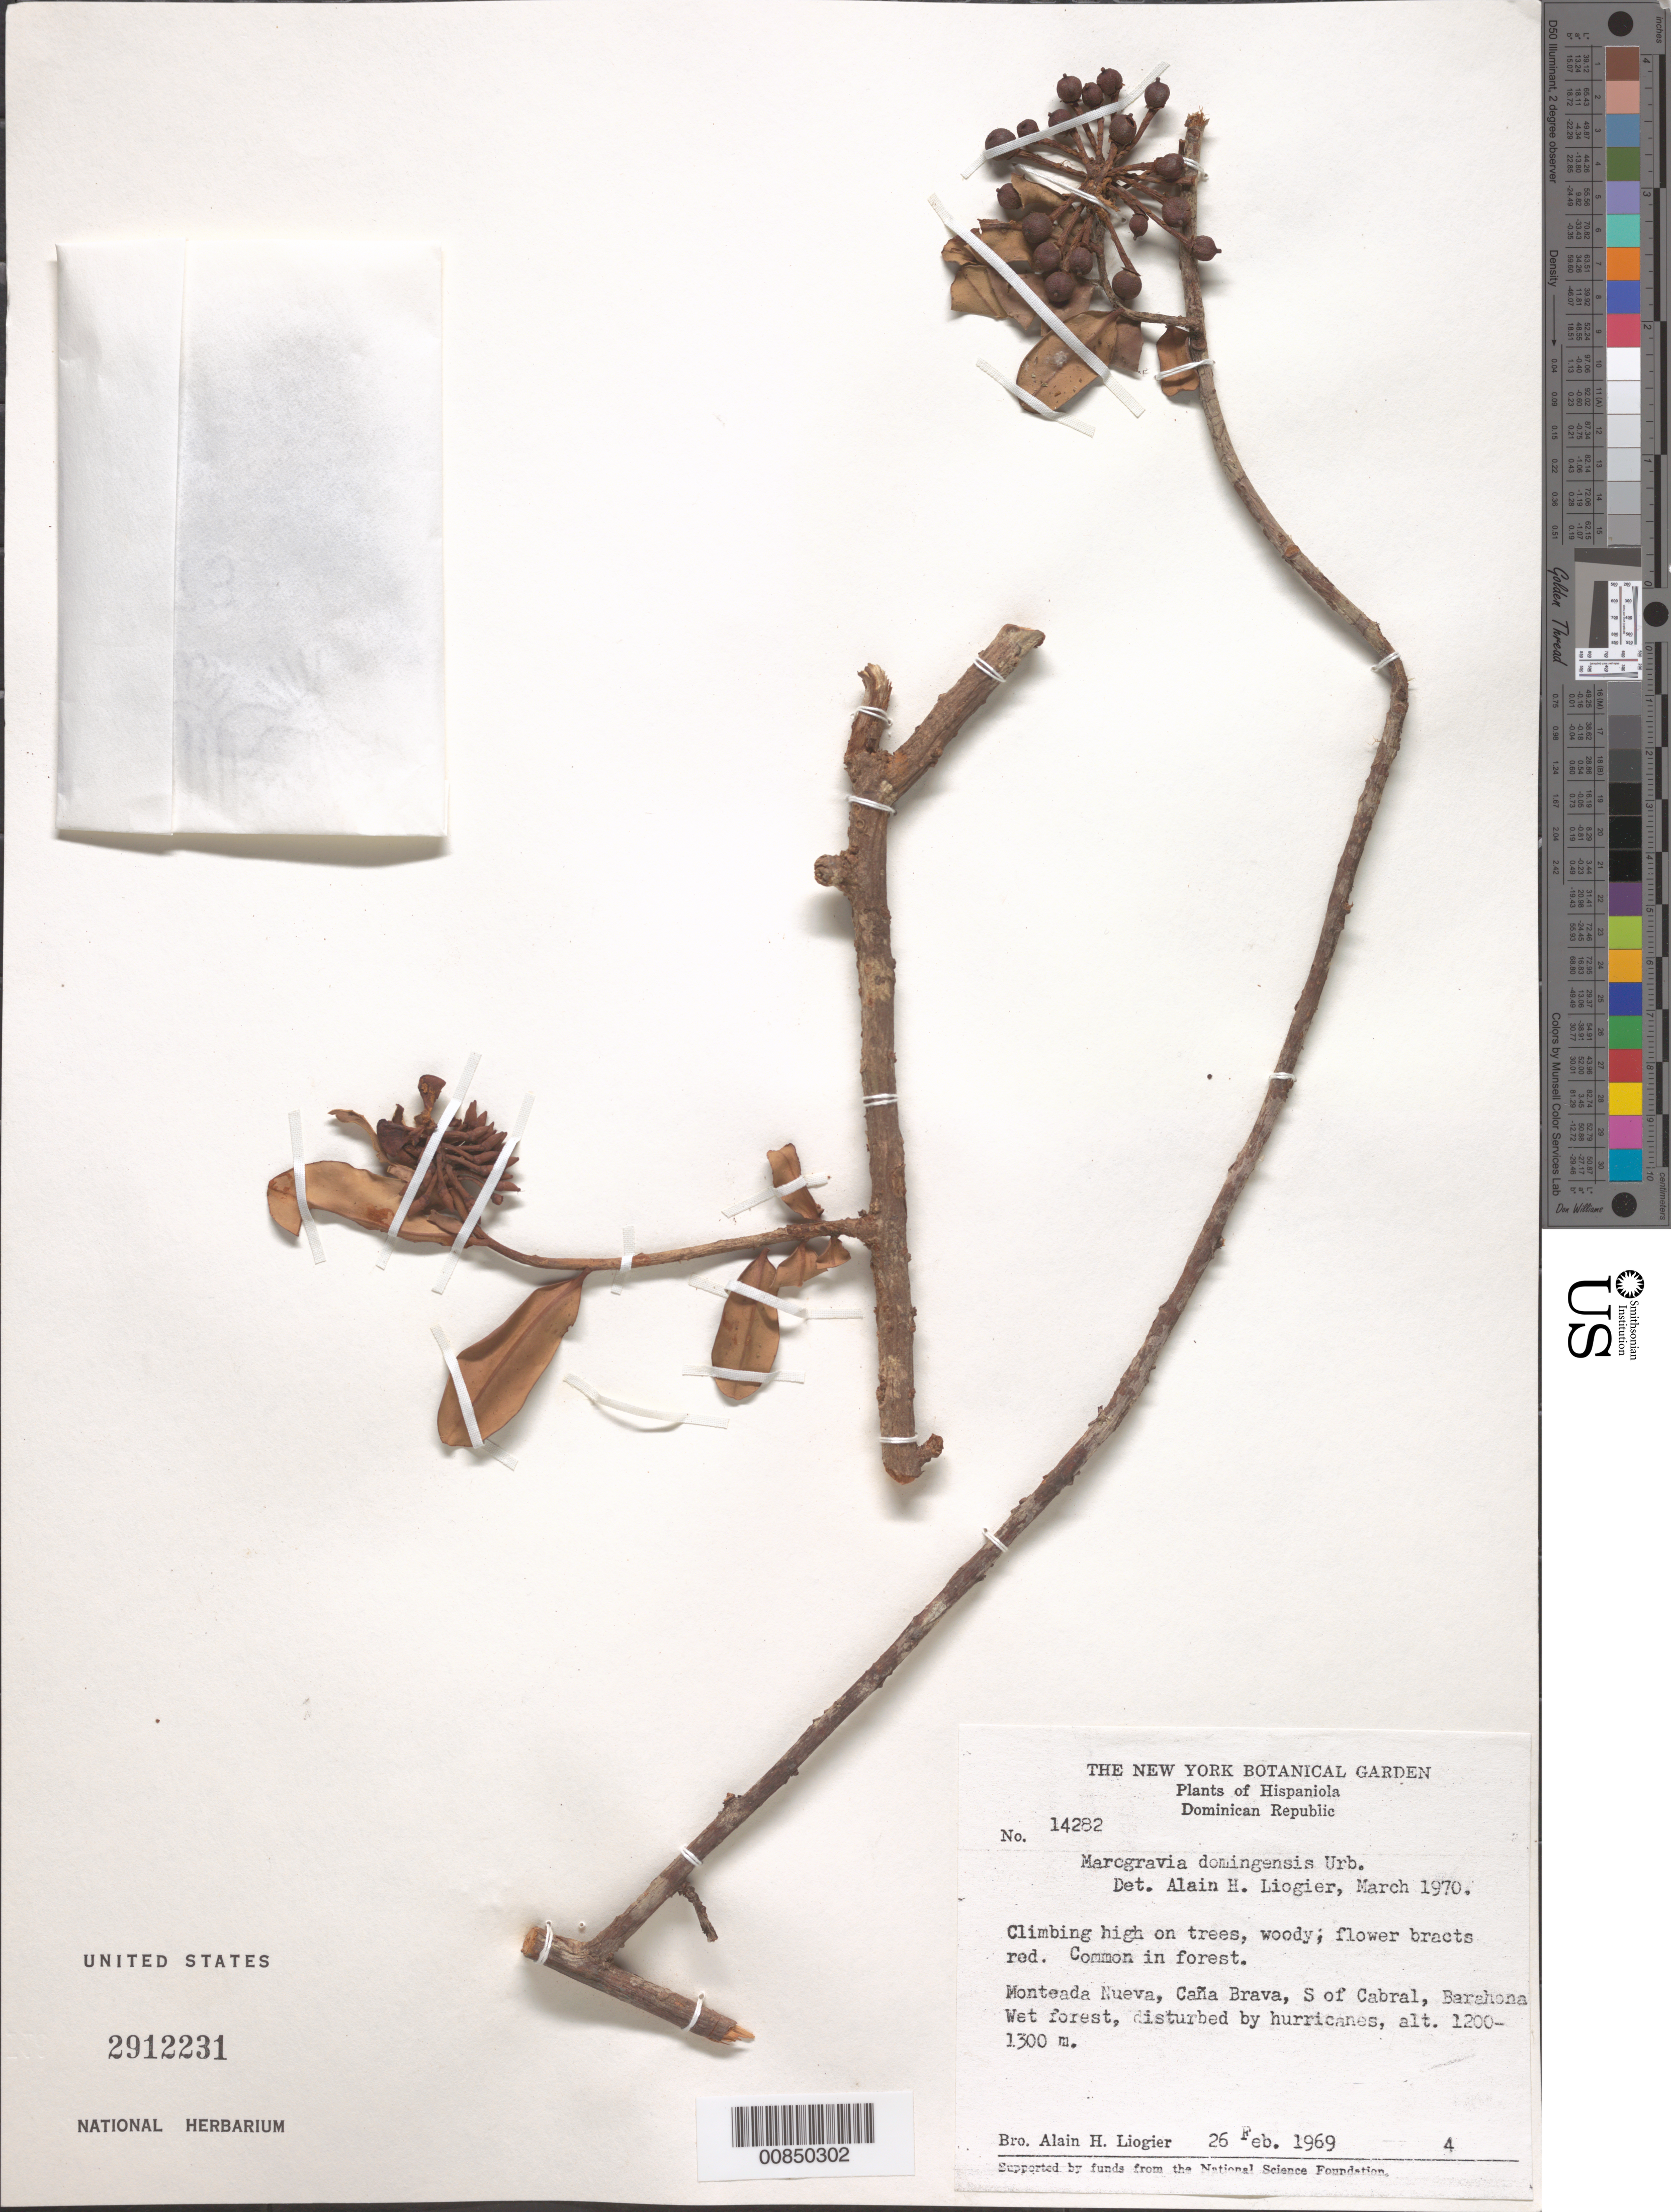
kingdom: Plantae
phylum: Tracheophyta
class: Magnoliopsida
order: Ericales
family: Marcgraviaceae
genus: Marcgravia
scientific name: Marcgravia domingensis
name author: Urb.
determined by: Liogier, Alain H.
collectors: A. H. Liogier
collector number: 14282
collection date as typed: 26 Feb 1969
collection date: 1969-02-26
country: Dominican Republic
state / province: Barahona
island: Hispaniola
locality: Monteada Nueva, Caña Brava, S of Cabral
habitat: High on trees in wet forest, disturbed by hurricaines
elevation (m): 1200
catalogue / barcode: US 2912231